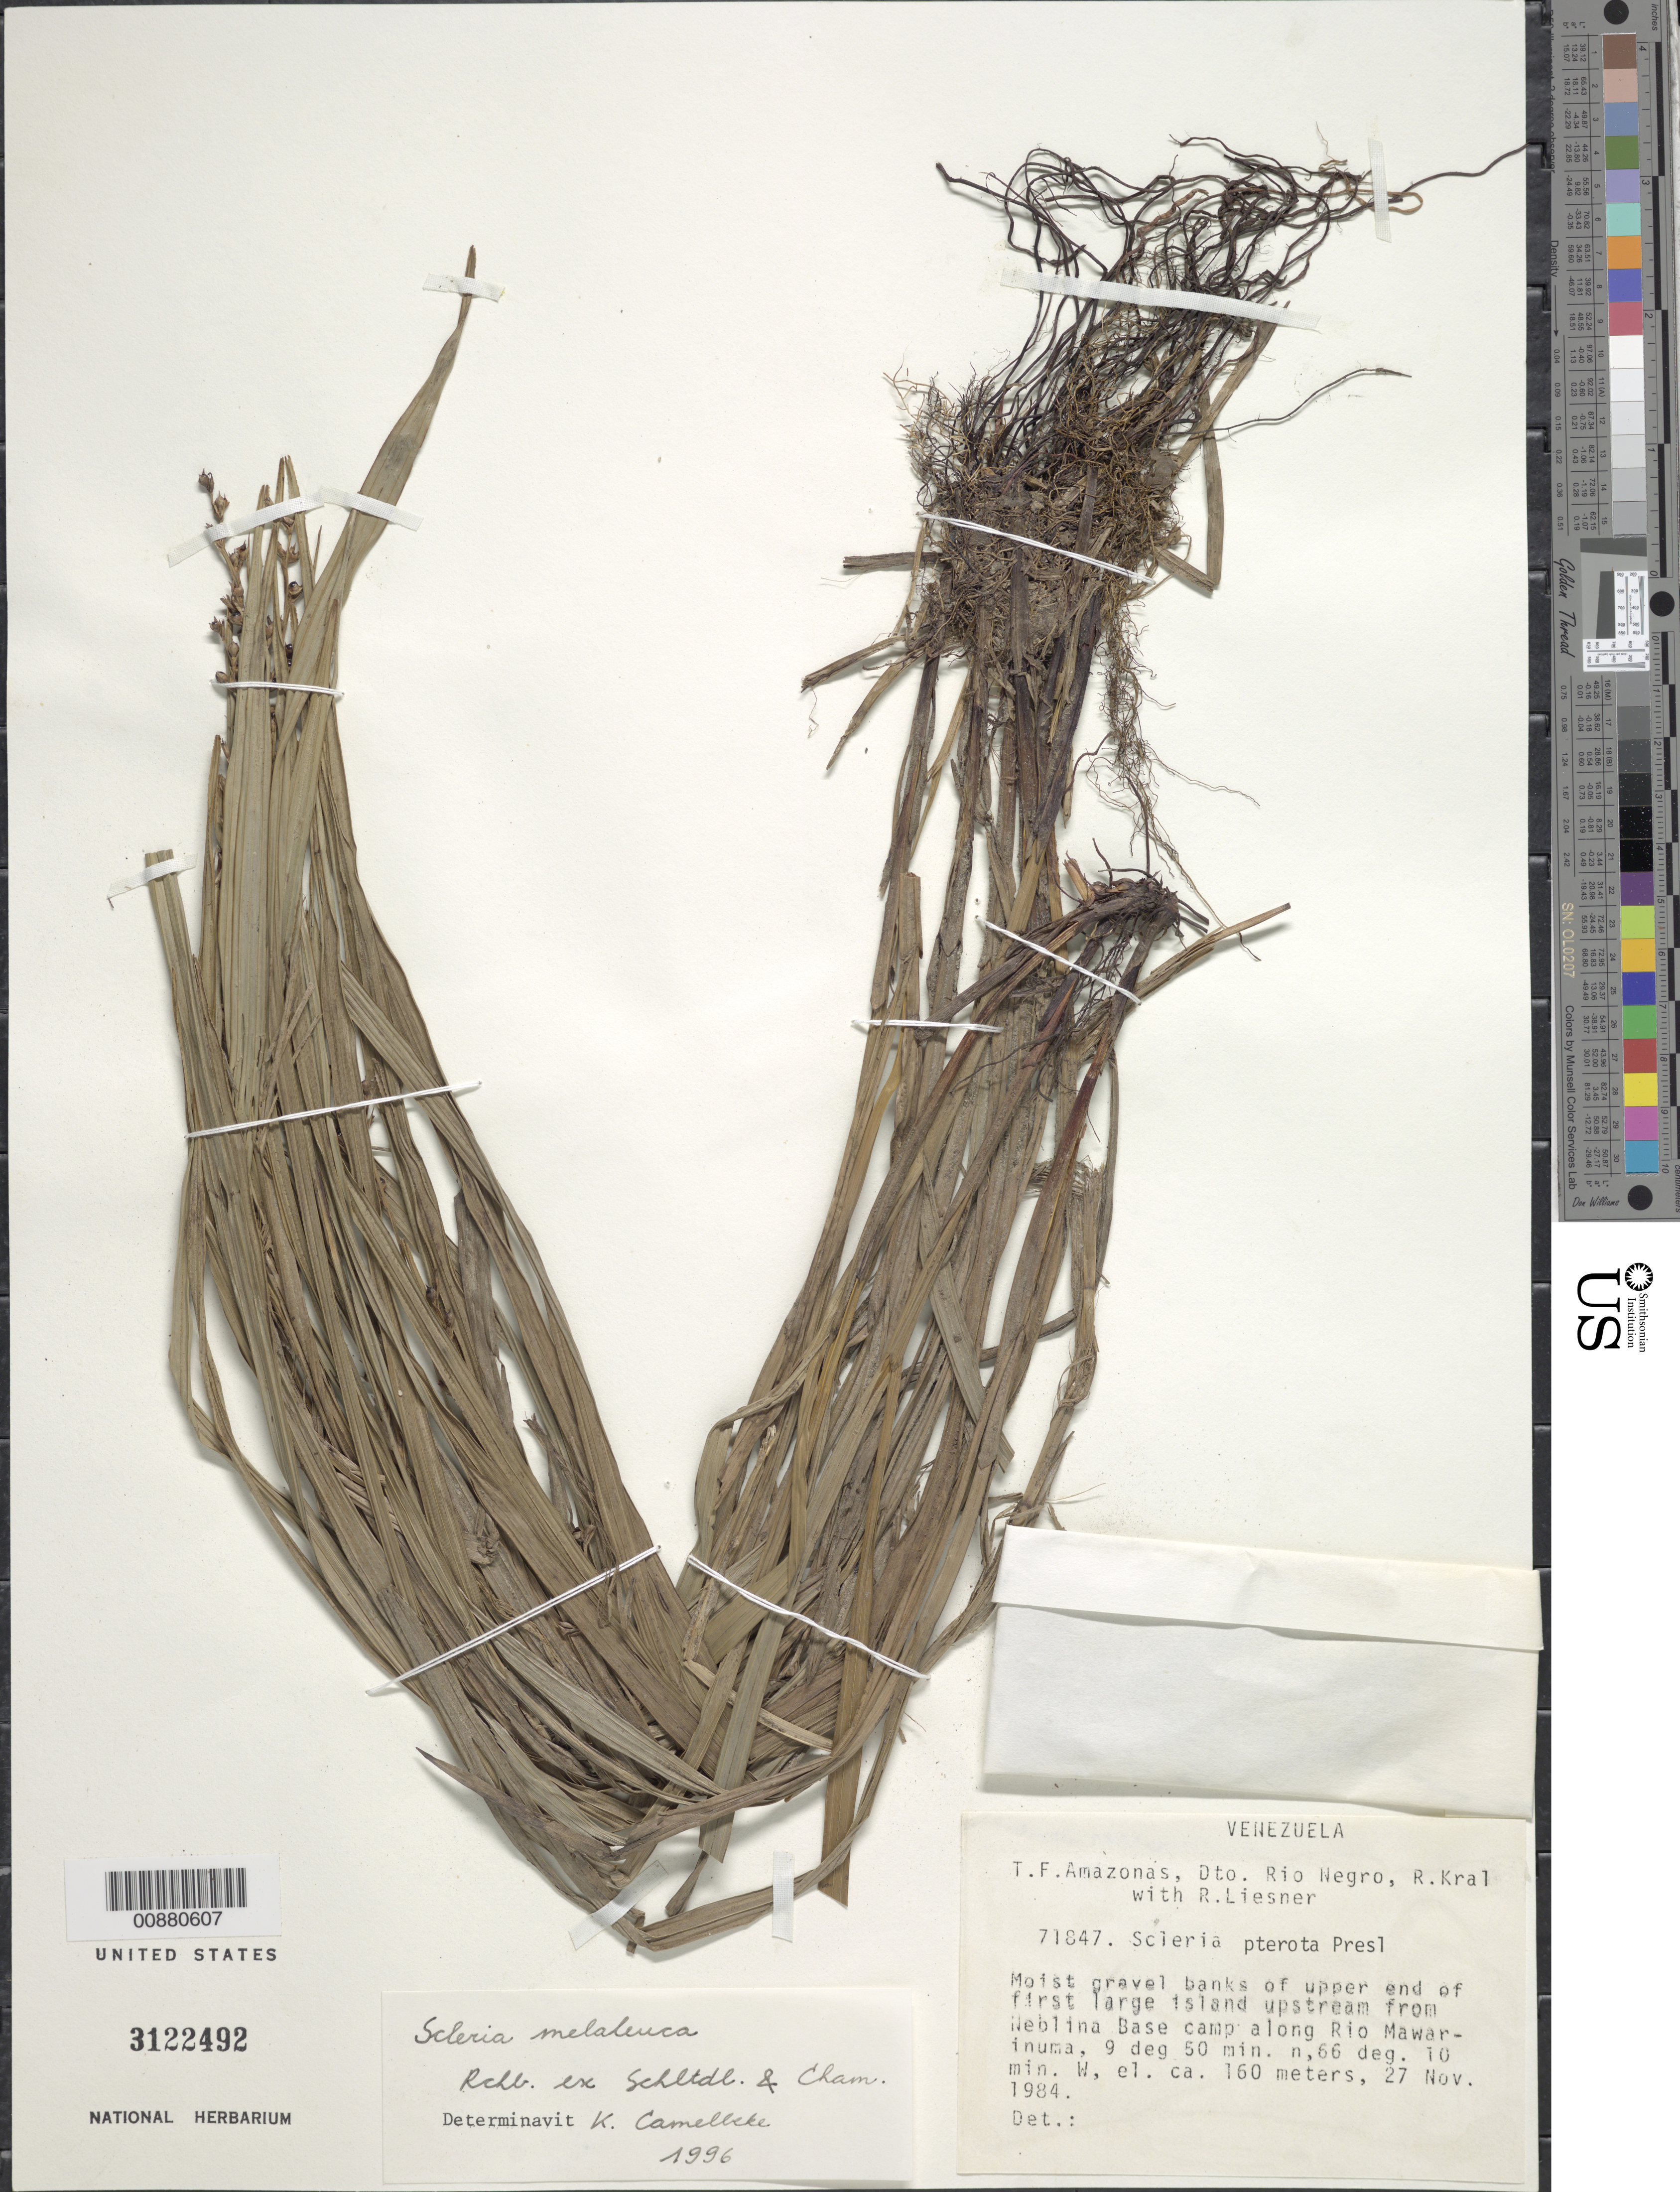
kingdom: Plantae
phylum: Tracheophyta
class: Liliopsida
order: Poales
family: Cyperaceae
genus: Scleria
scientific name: Scleria gaertneri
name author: Raddi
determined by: Strong, Mark T., (BOT), Smithsonian Institution - National Museum of Natural History (UNITED STATES)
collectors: R. Kral & R. L. Liesner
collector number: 71847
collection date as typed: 27-Nov-84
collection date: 1984-11-27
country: Venezuela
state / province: Amazonas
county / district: Río Negro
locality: Neblina Base Camp, upstream from along Río Mawarinuma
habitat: Moist gravel banks of upper end of first large island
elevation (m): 160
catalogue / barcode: US 3122492